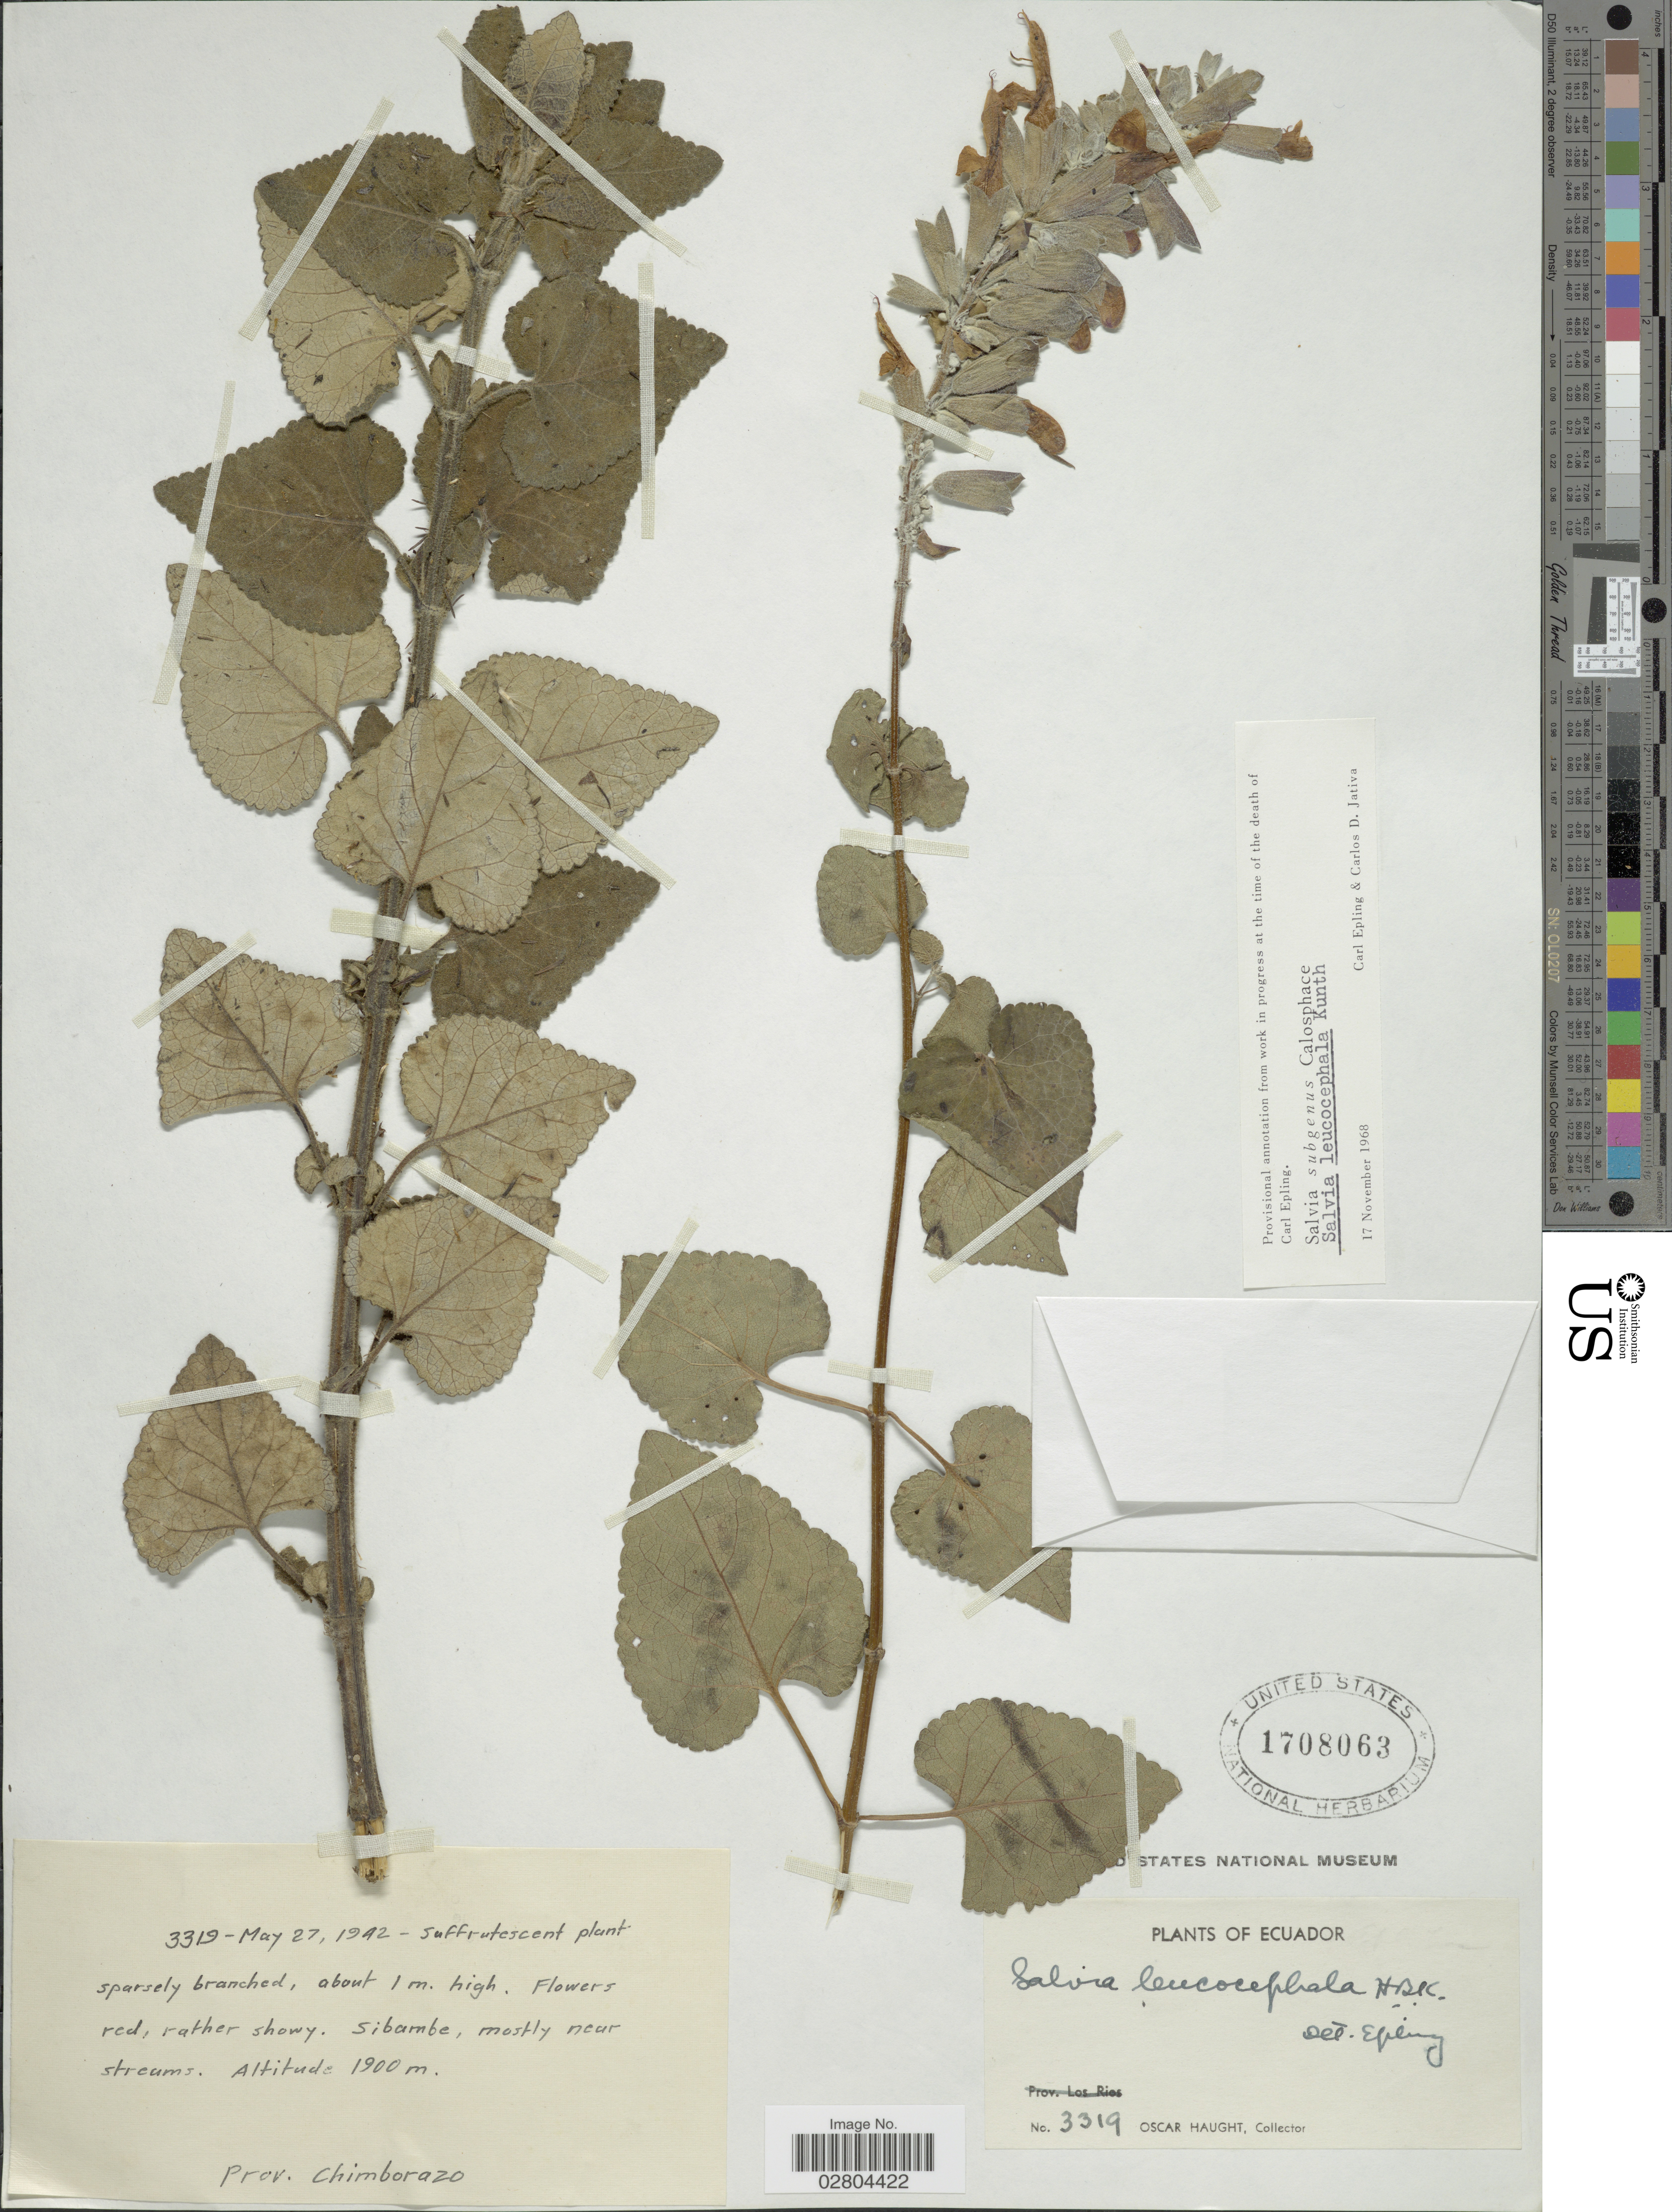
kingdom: Plantae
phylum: Tracheophyta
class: Magnoliopsida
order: Lamiales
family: Lamiaceae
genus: Salvia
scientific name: Salvia leucocephala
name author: Kunth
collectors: O. Haught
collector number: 3319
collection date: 1942-05-27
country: Ecuador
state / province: Chimborazo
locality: Sibambe, mostly near streams.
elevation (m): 1900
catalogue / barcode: US 1708063